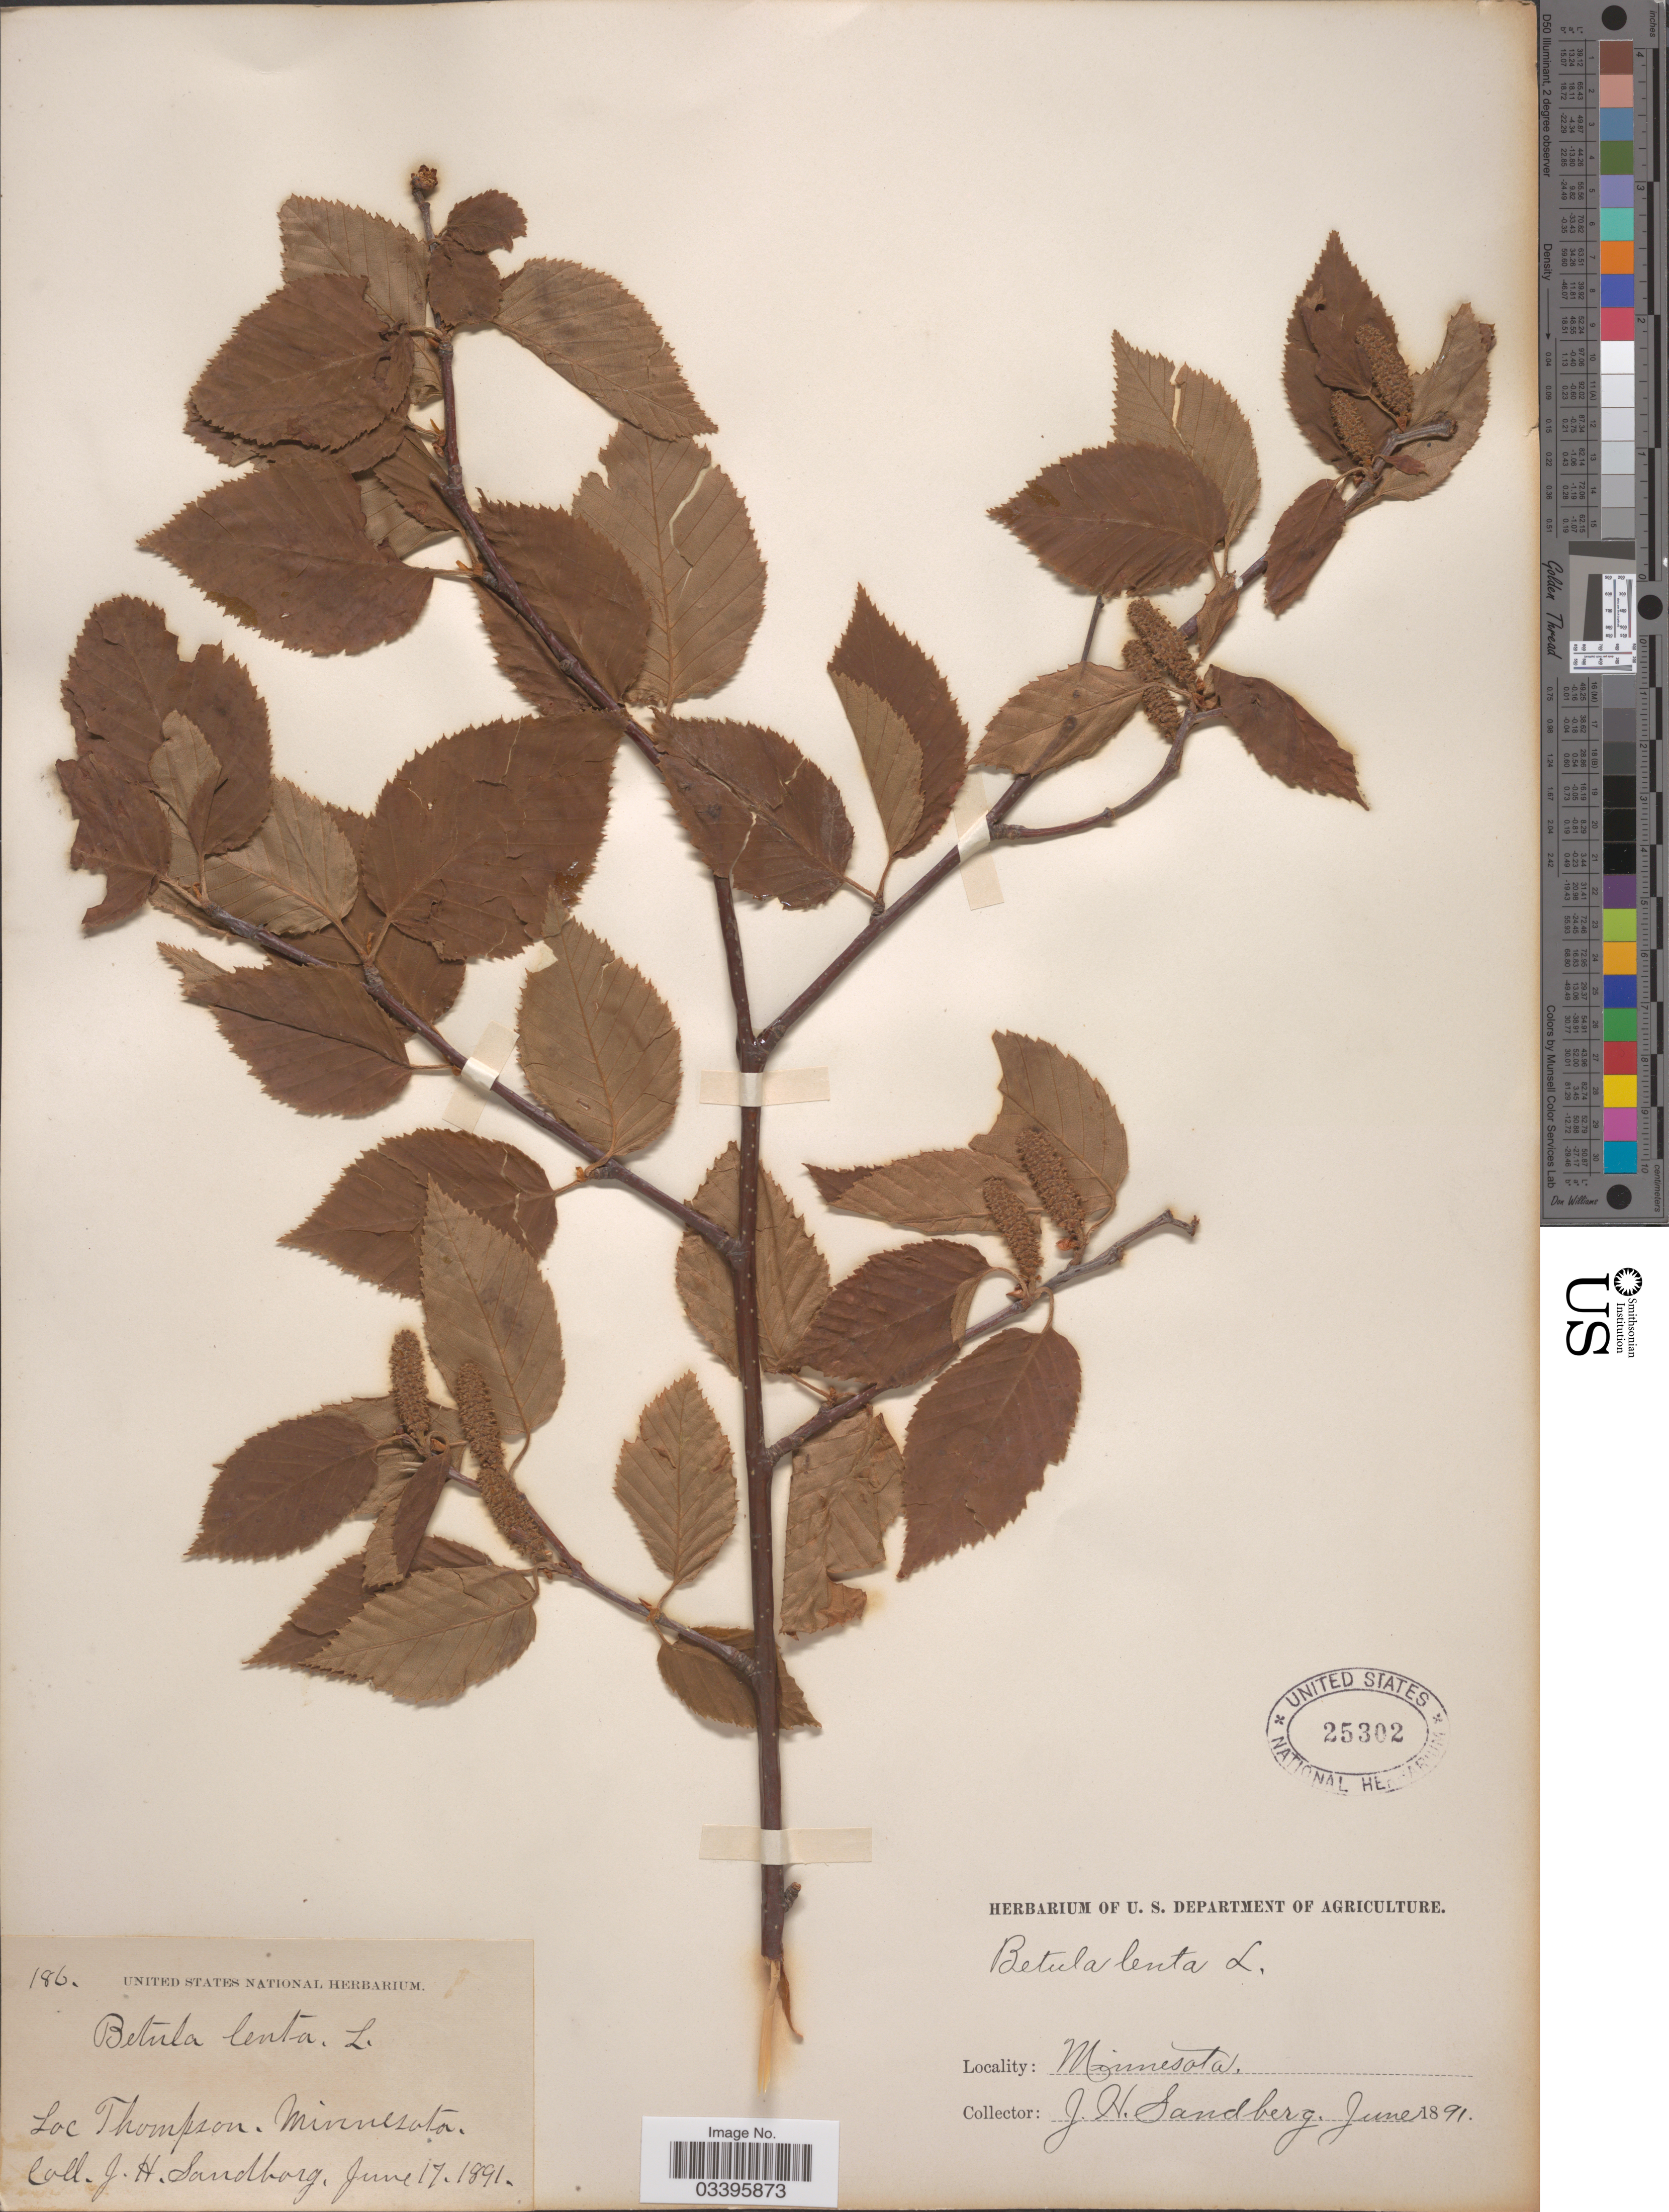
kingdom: Plantae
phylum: Tracheophyta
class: Magnoliopsida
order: Fagales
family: Betulaceae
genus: Betula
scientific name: Betula lutea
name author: F. Michx.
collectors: J. H. Sandberg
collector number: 186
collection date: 1891-06-17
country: United States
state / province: Minnesota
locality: Thompson.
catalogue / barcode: US 25302